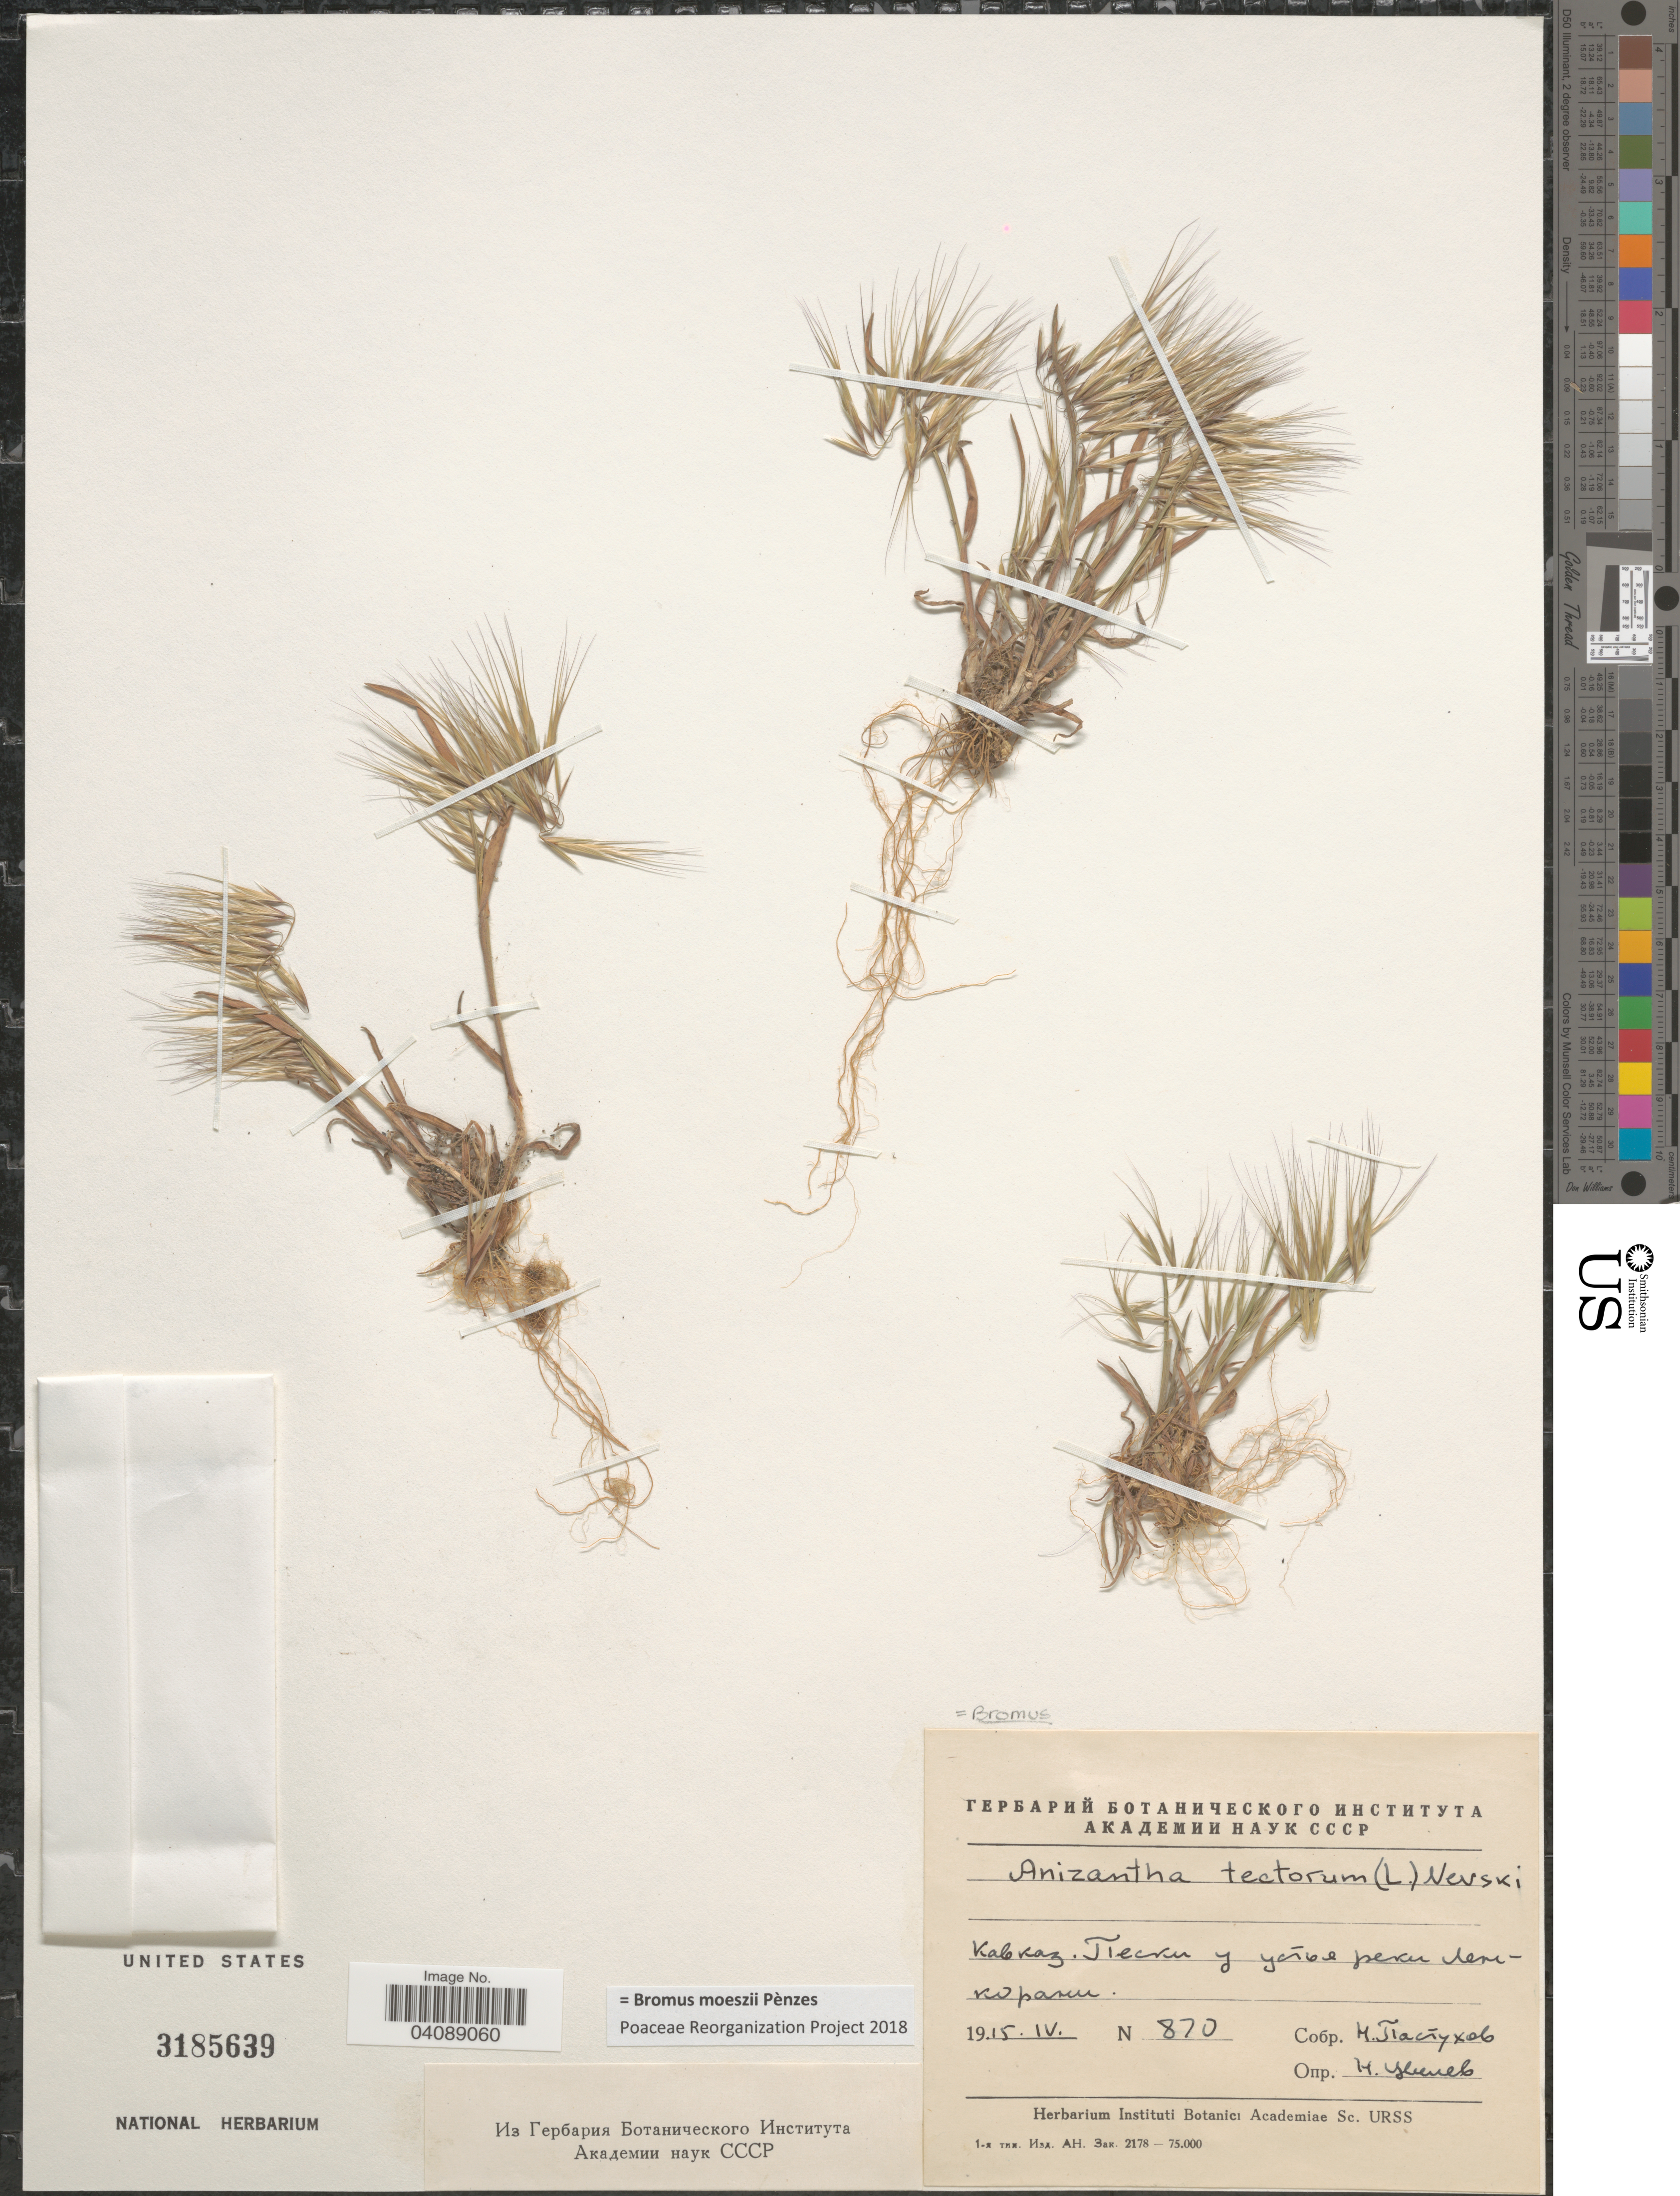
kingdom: Plantae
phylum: Tracheophyta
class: Liliopsida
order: Poales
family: Poaceae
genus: Bromus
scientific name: Bromus moeszii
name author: Pénzes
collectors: N. Pastukhov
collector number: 870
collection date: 1915-04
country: Azerbaijan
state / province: Lankaran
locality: Near mouth of river of Lenkoran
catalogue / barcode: US 3185639